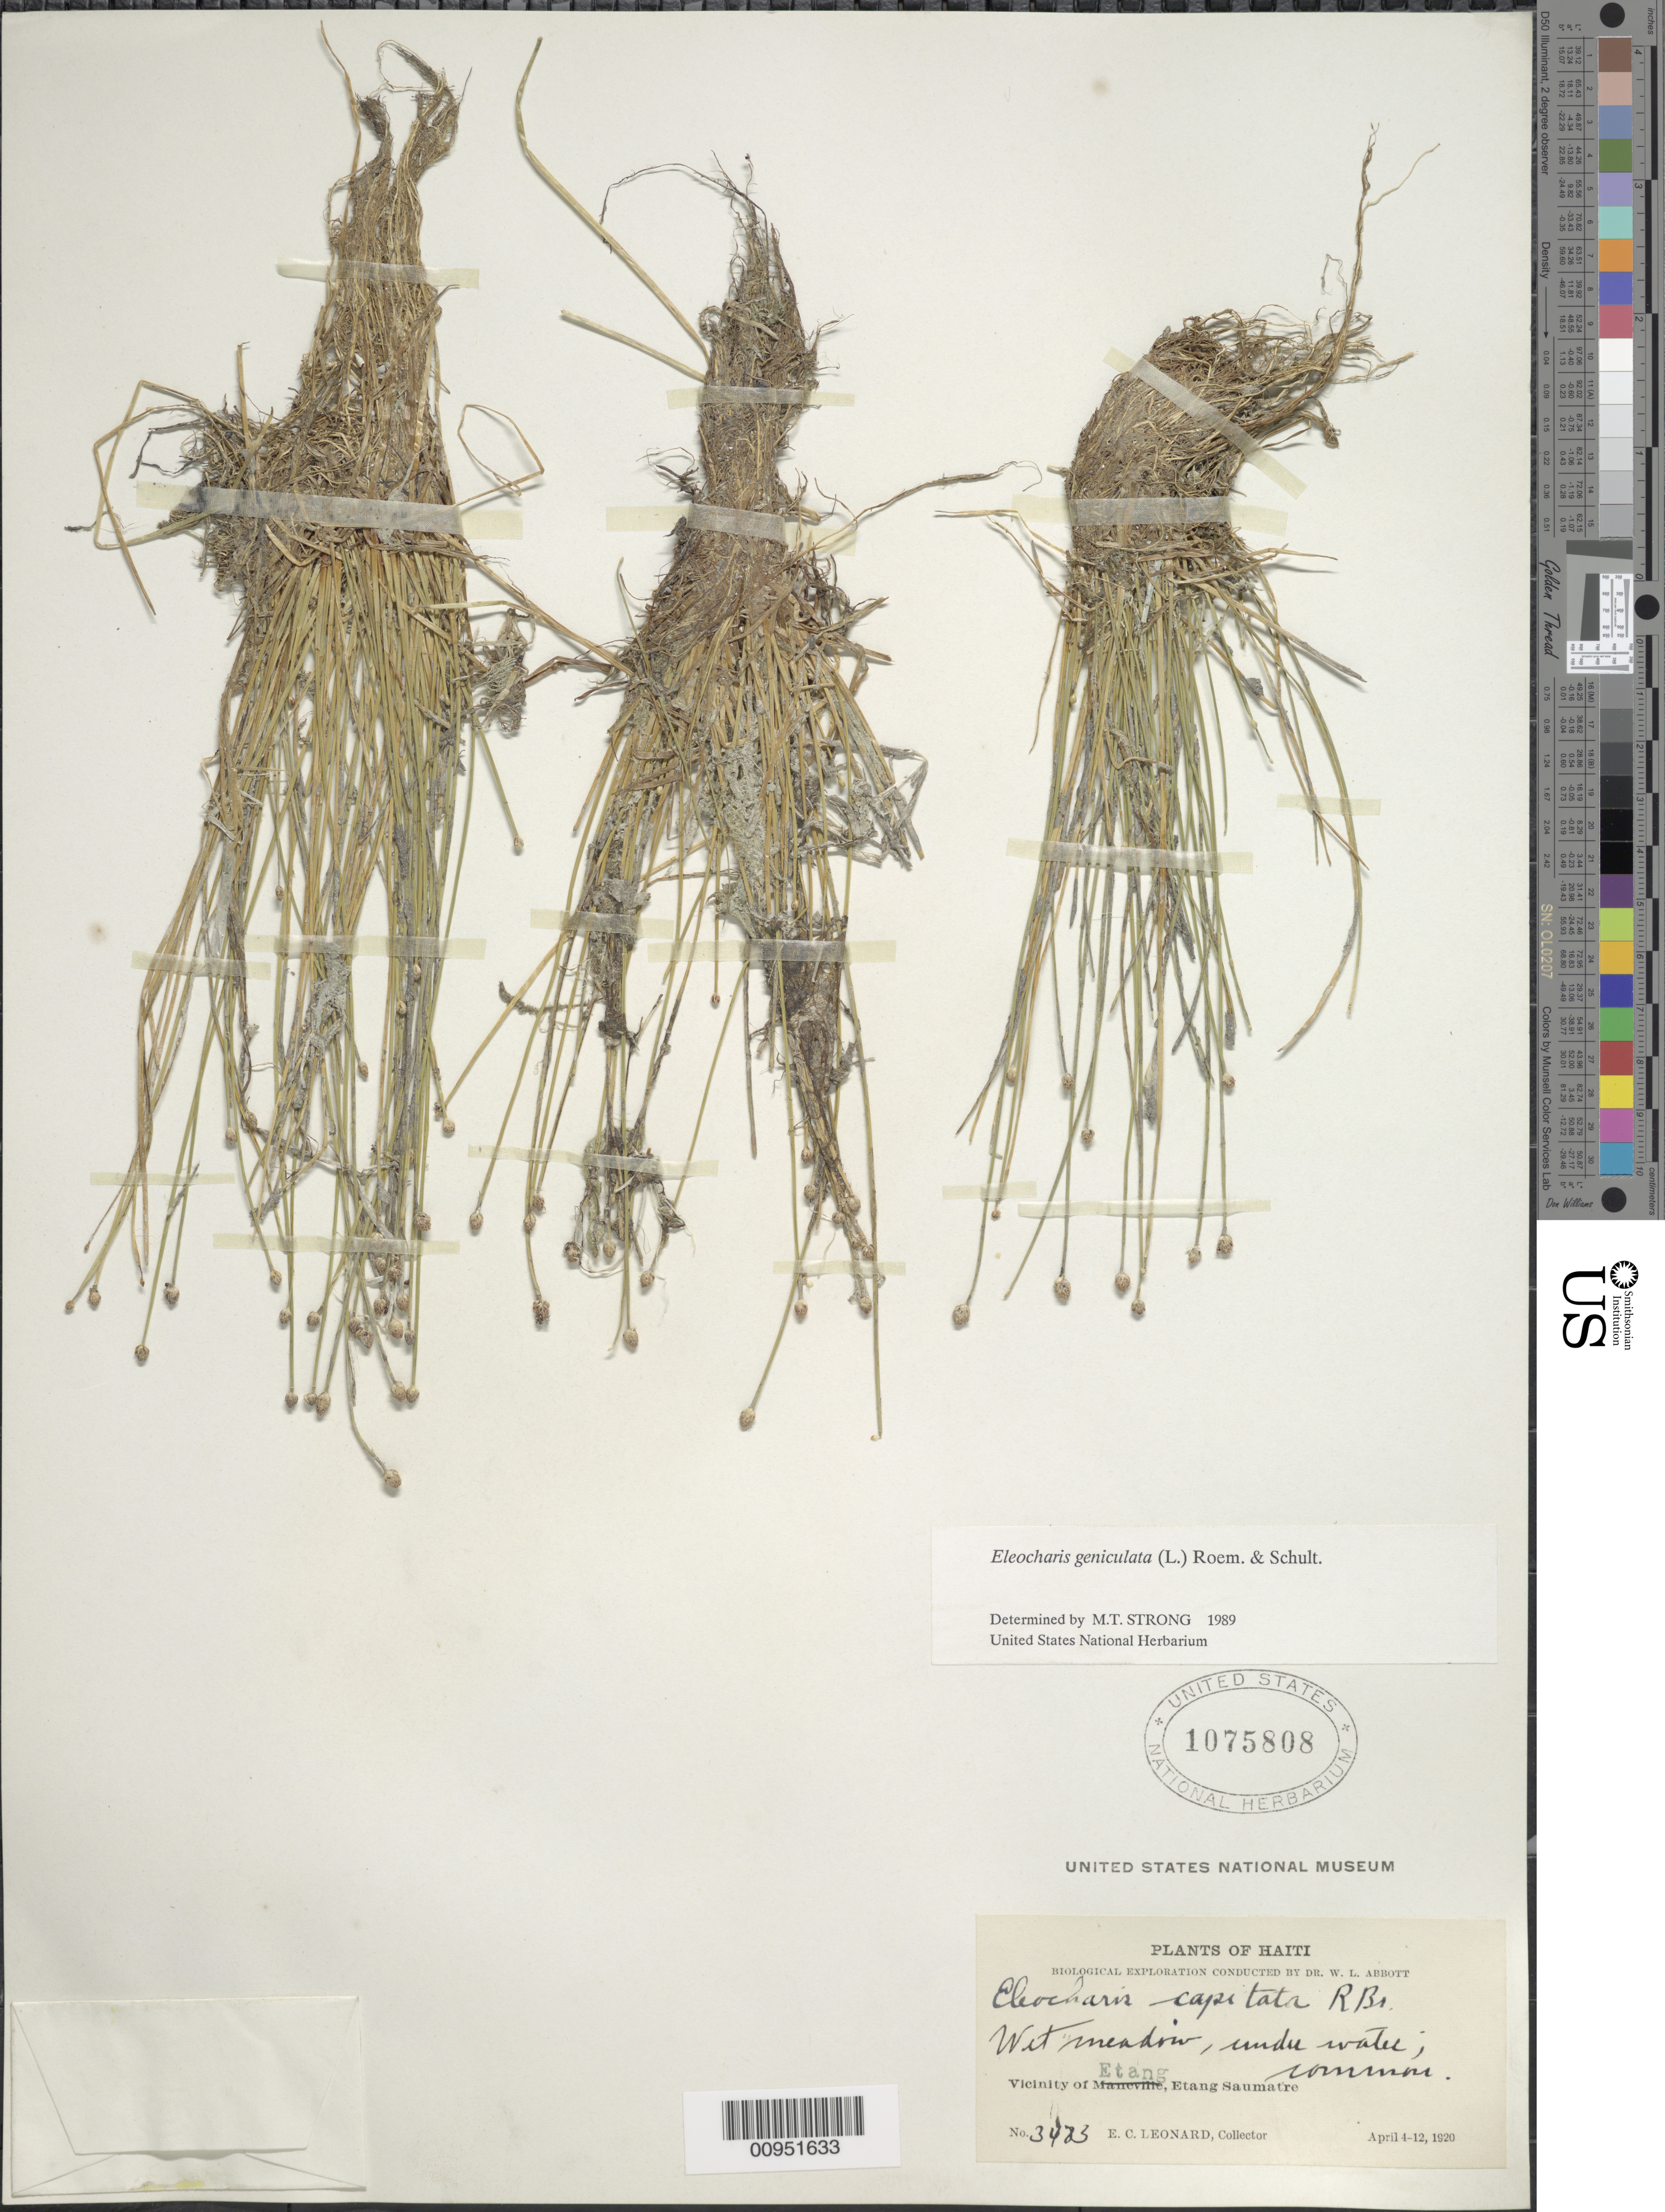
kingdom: Plantae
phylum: Tracheophyta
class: Liliopsida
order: Poales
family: Cyperaceae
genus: Eleocharis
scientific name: Eleocharis geniculata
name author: (L.) Roem. & Schult.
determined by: Strong, M. T., (US), Smithsonian Institution - National Museum of Natural History (UNITED STATES)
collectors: E. C. Leonard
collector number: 3483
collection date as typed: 04 Apr 1920 to 12 Apr 1920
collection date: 1920-04-04/1920-04-12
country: Haiti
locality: meadow, vicinity of Etang, Etang Saumatre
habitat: Under water, wet meadow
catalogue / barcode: US 1075808